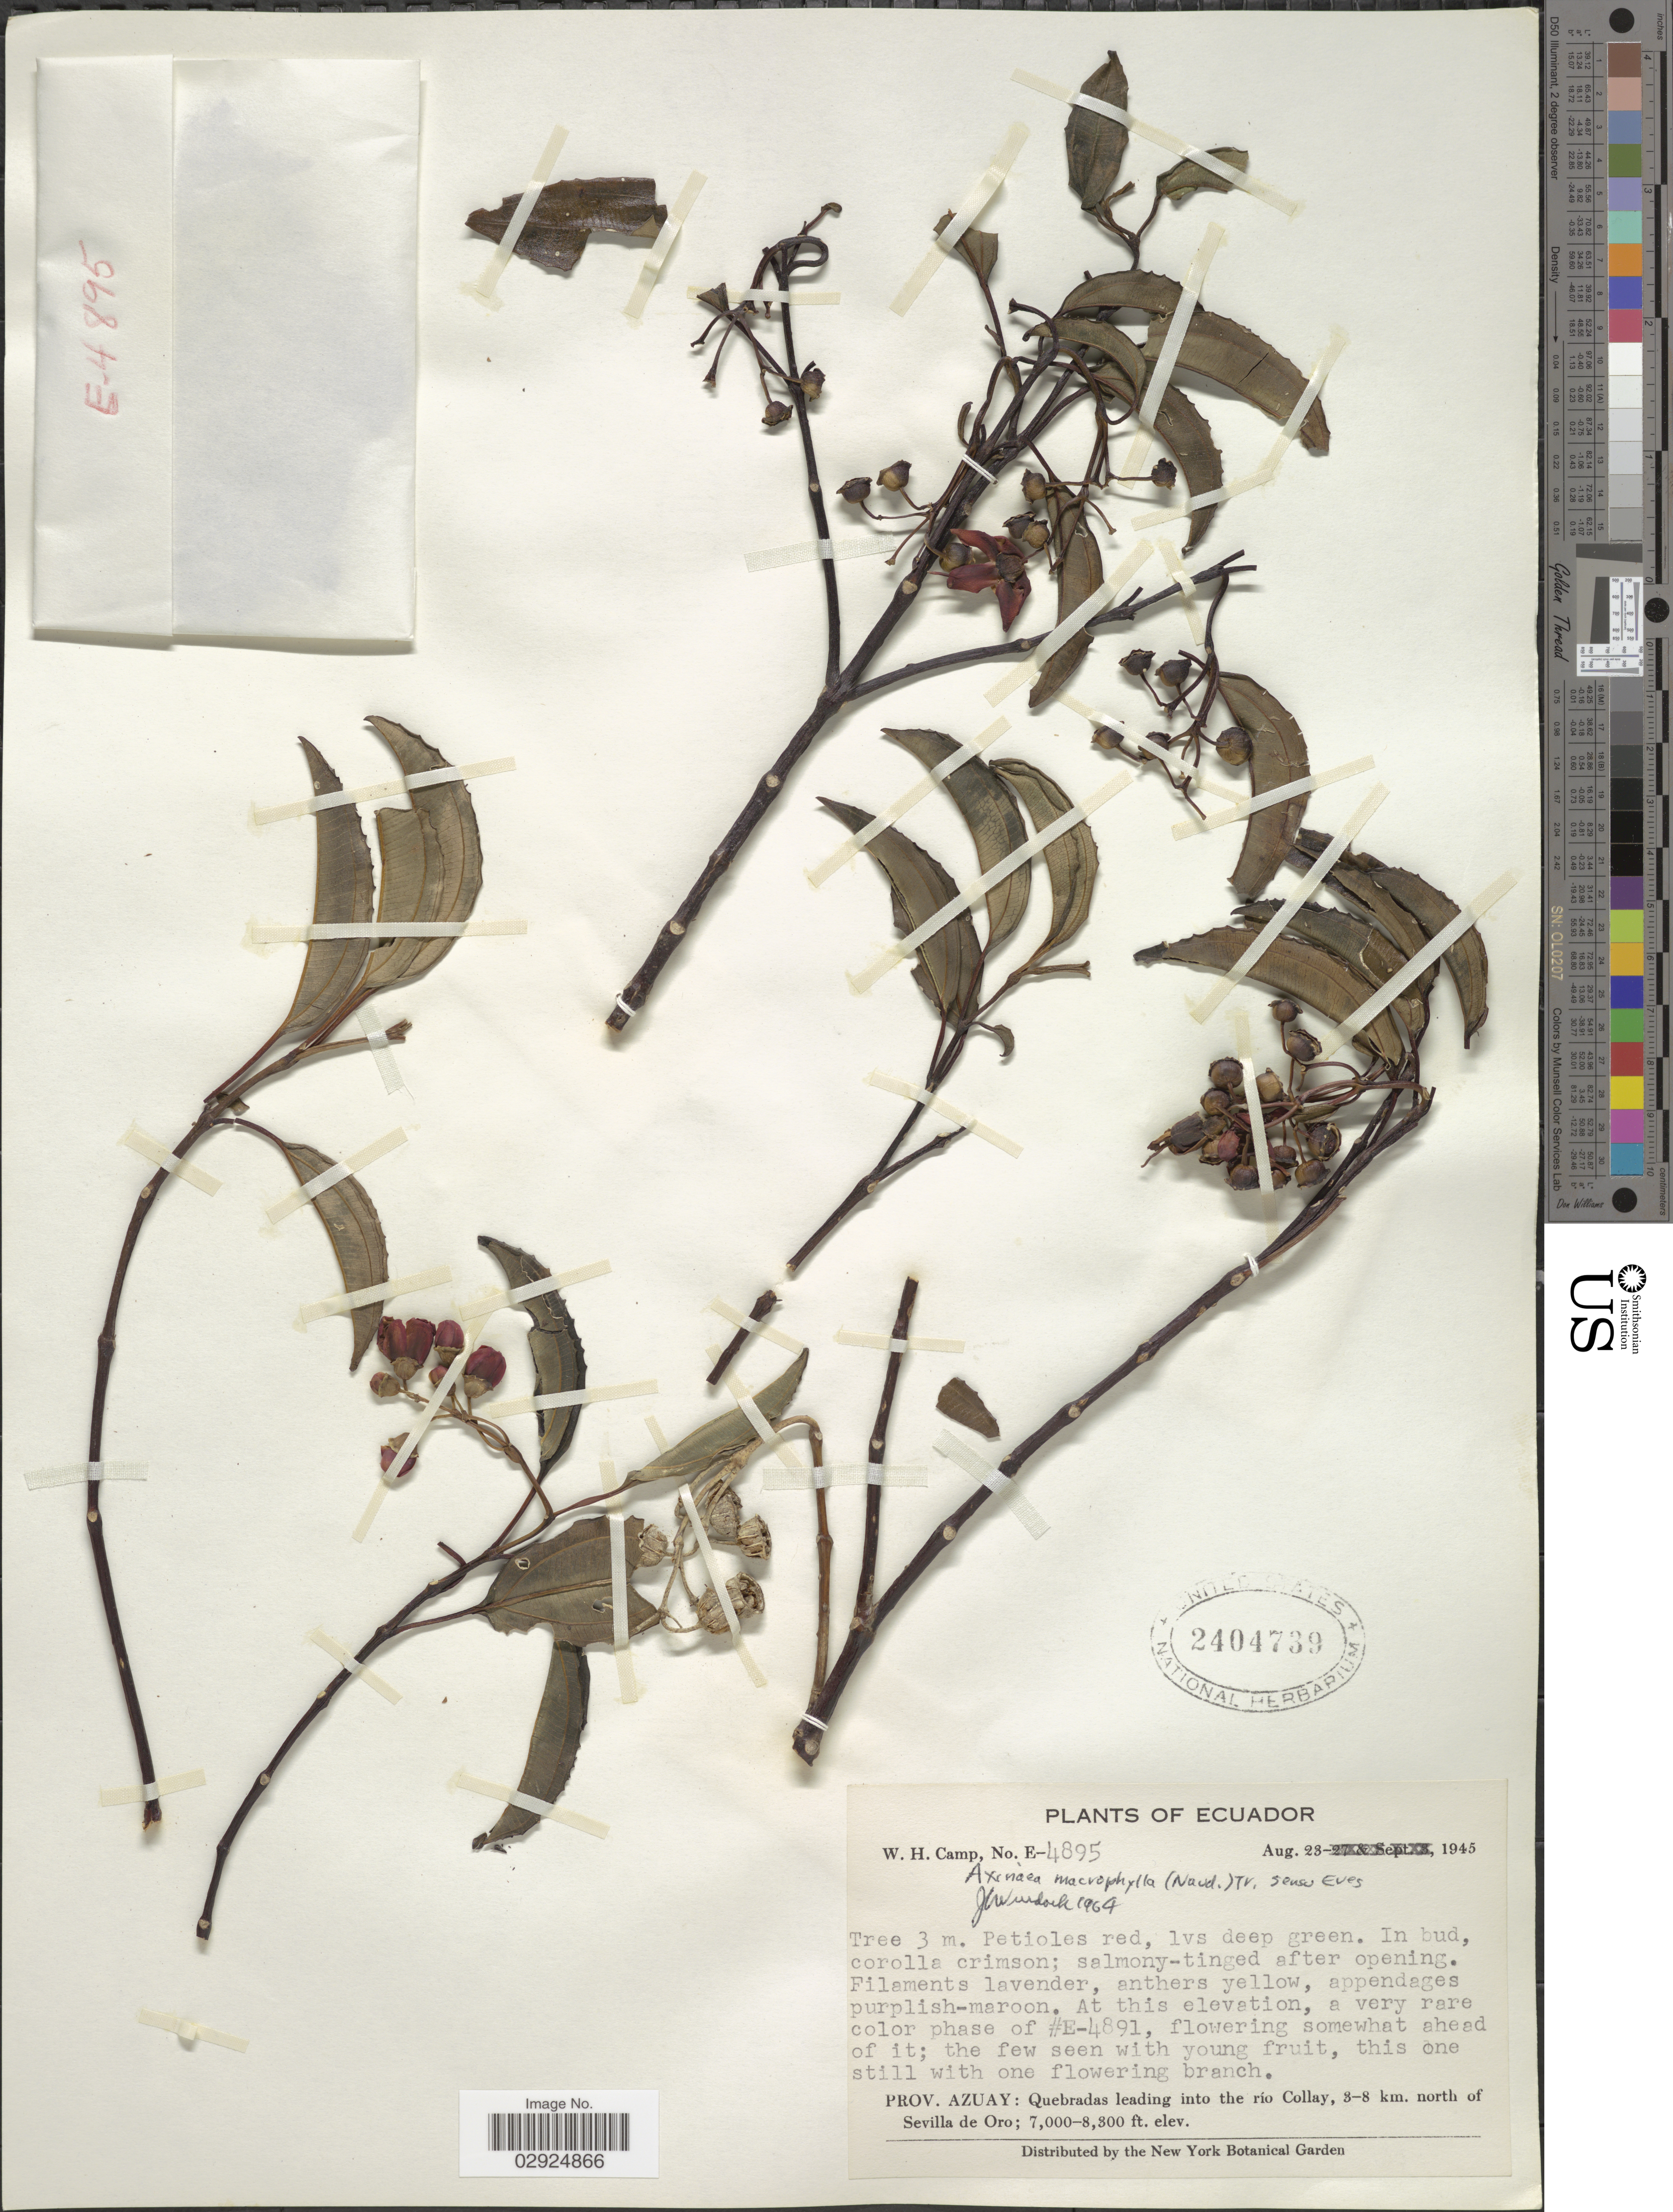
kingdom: Plantae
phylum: Tracheophyta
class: Magnoliopsida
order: Myrtales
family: Melastomataceae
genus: Axinaea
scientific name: Axinaea macrophylla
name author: (Naudin) Triana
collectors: W. H. Camp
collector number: E-4895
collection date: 1945-08-23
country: Ecuador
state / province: Azuay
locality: Prov. Azuay: Quebradas leading into the río Collay, 3-8 km. north of Sevilla de Oro.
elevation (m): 2134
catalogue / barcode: US 2404739